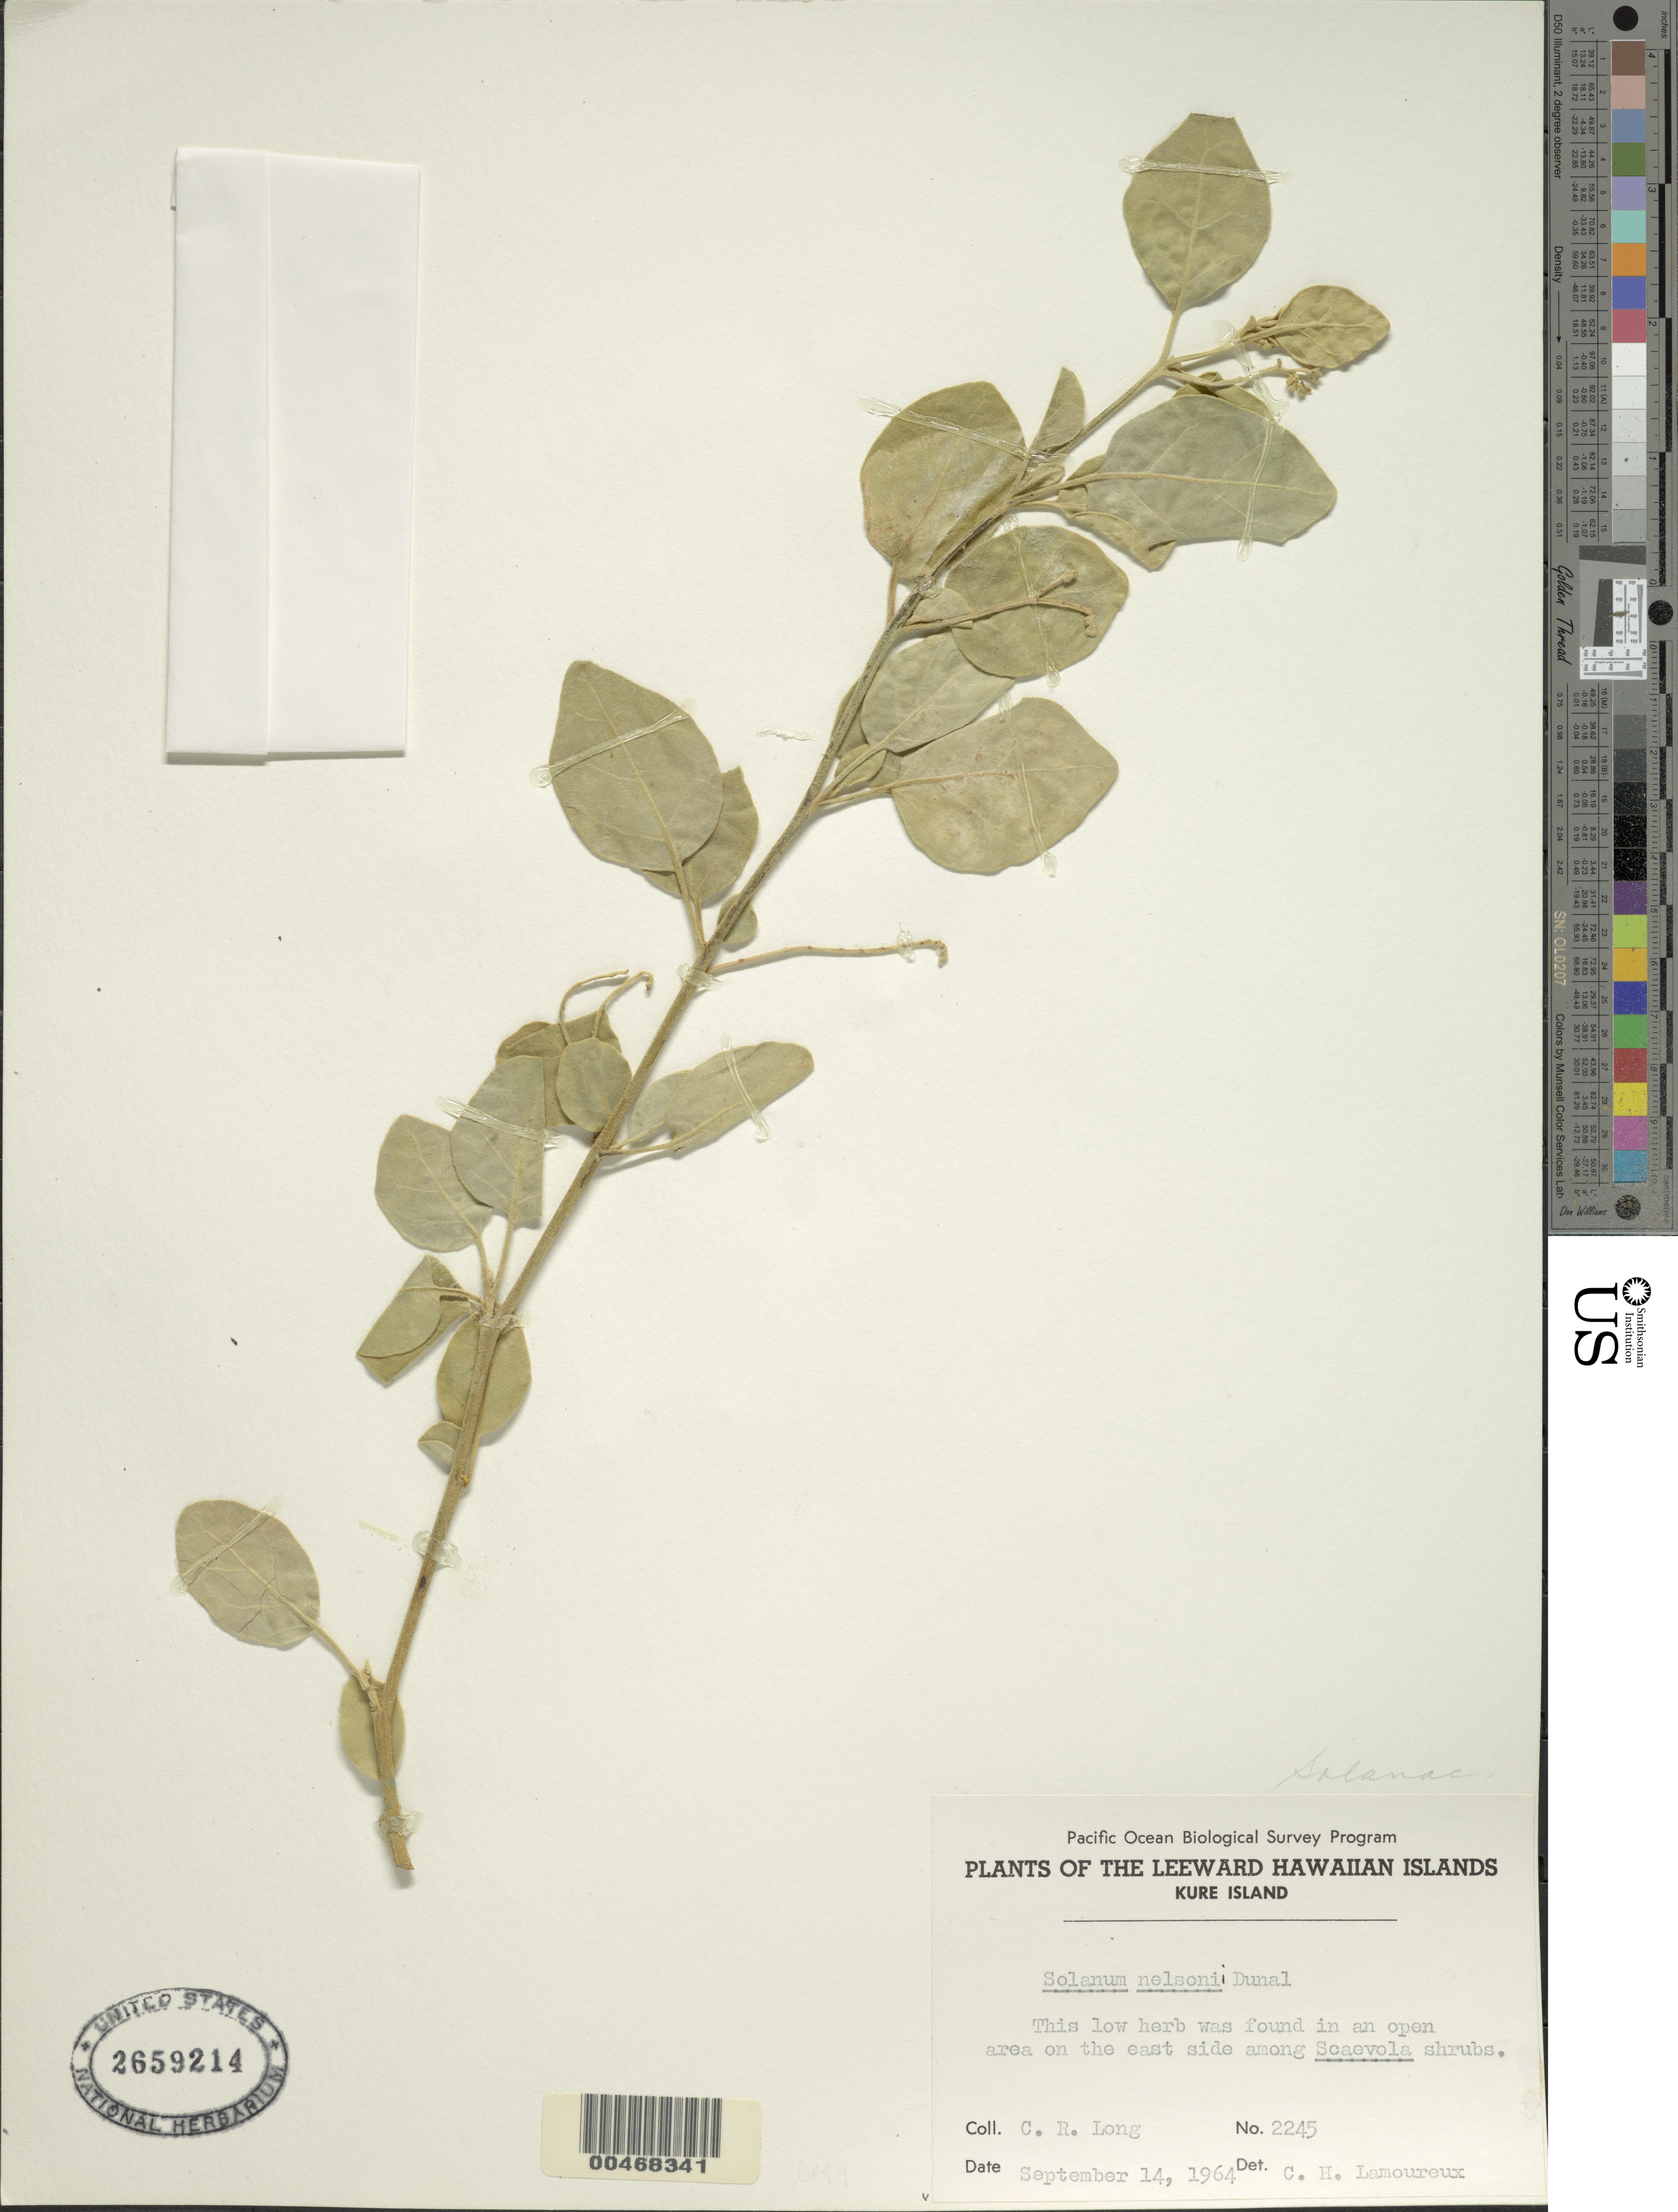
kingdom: Plantae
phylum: Tracheophyta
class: Magnoliopsida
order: Solanales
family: Solanaceae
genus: Solanum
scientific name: Solanum nelsonii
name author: Dunal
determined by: Knapp, S. D.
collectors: C. Long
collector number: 2245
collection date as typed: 14 Sep 1964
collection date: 1964-09-14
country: United States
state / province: Hawaii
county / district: Honolulu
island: Kure Atoll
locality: E side of island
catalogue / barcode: US 2659214